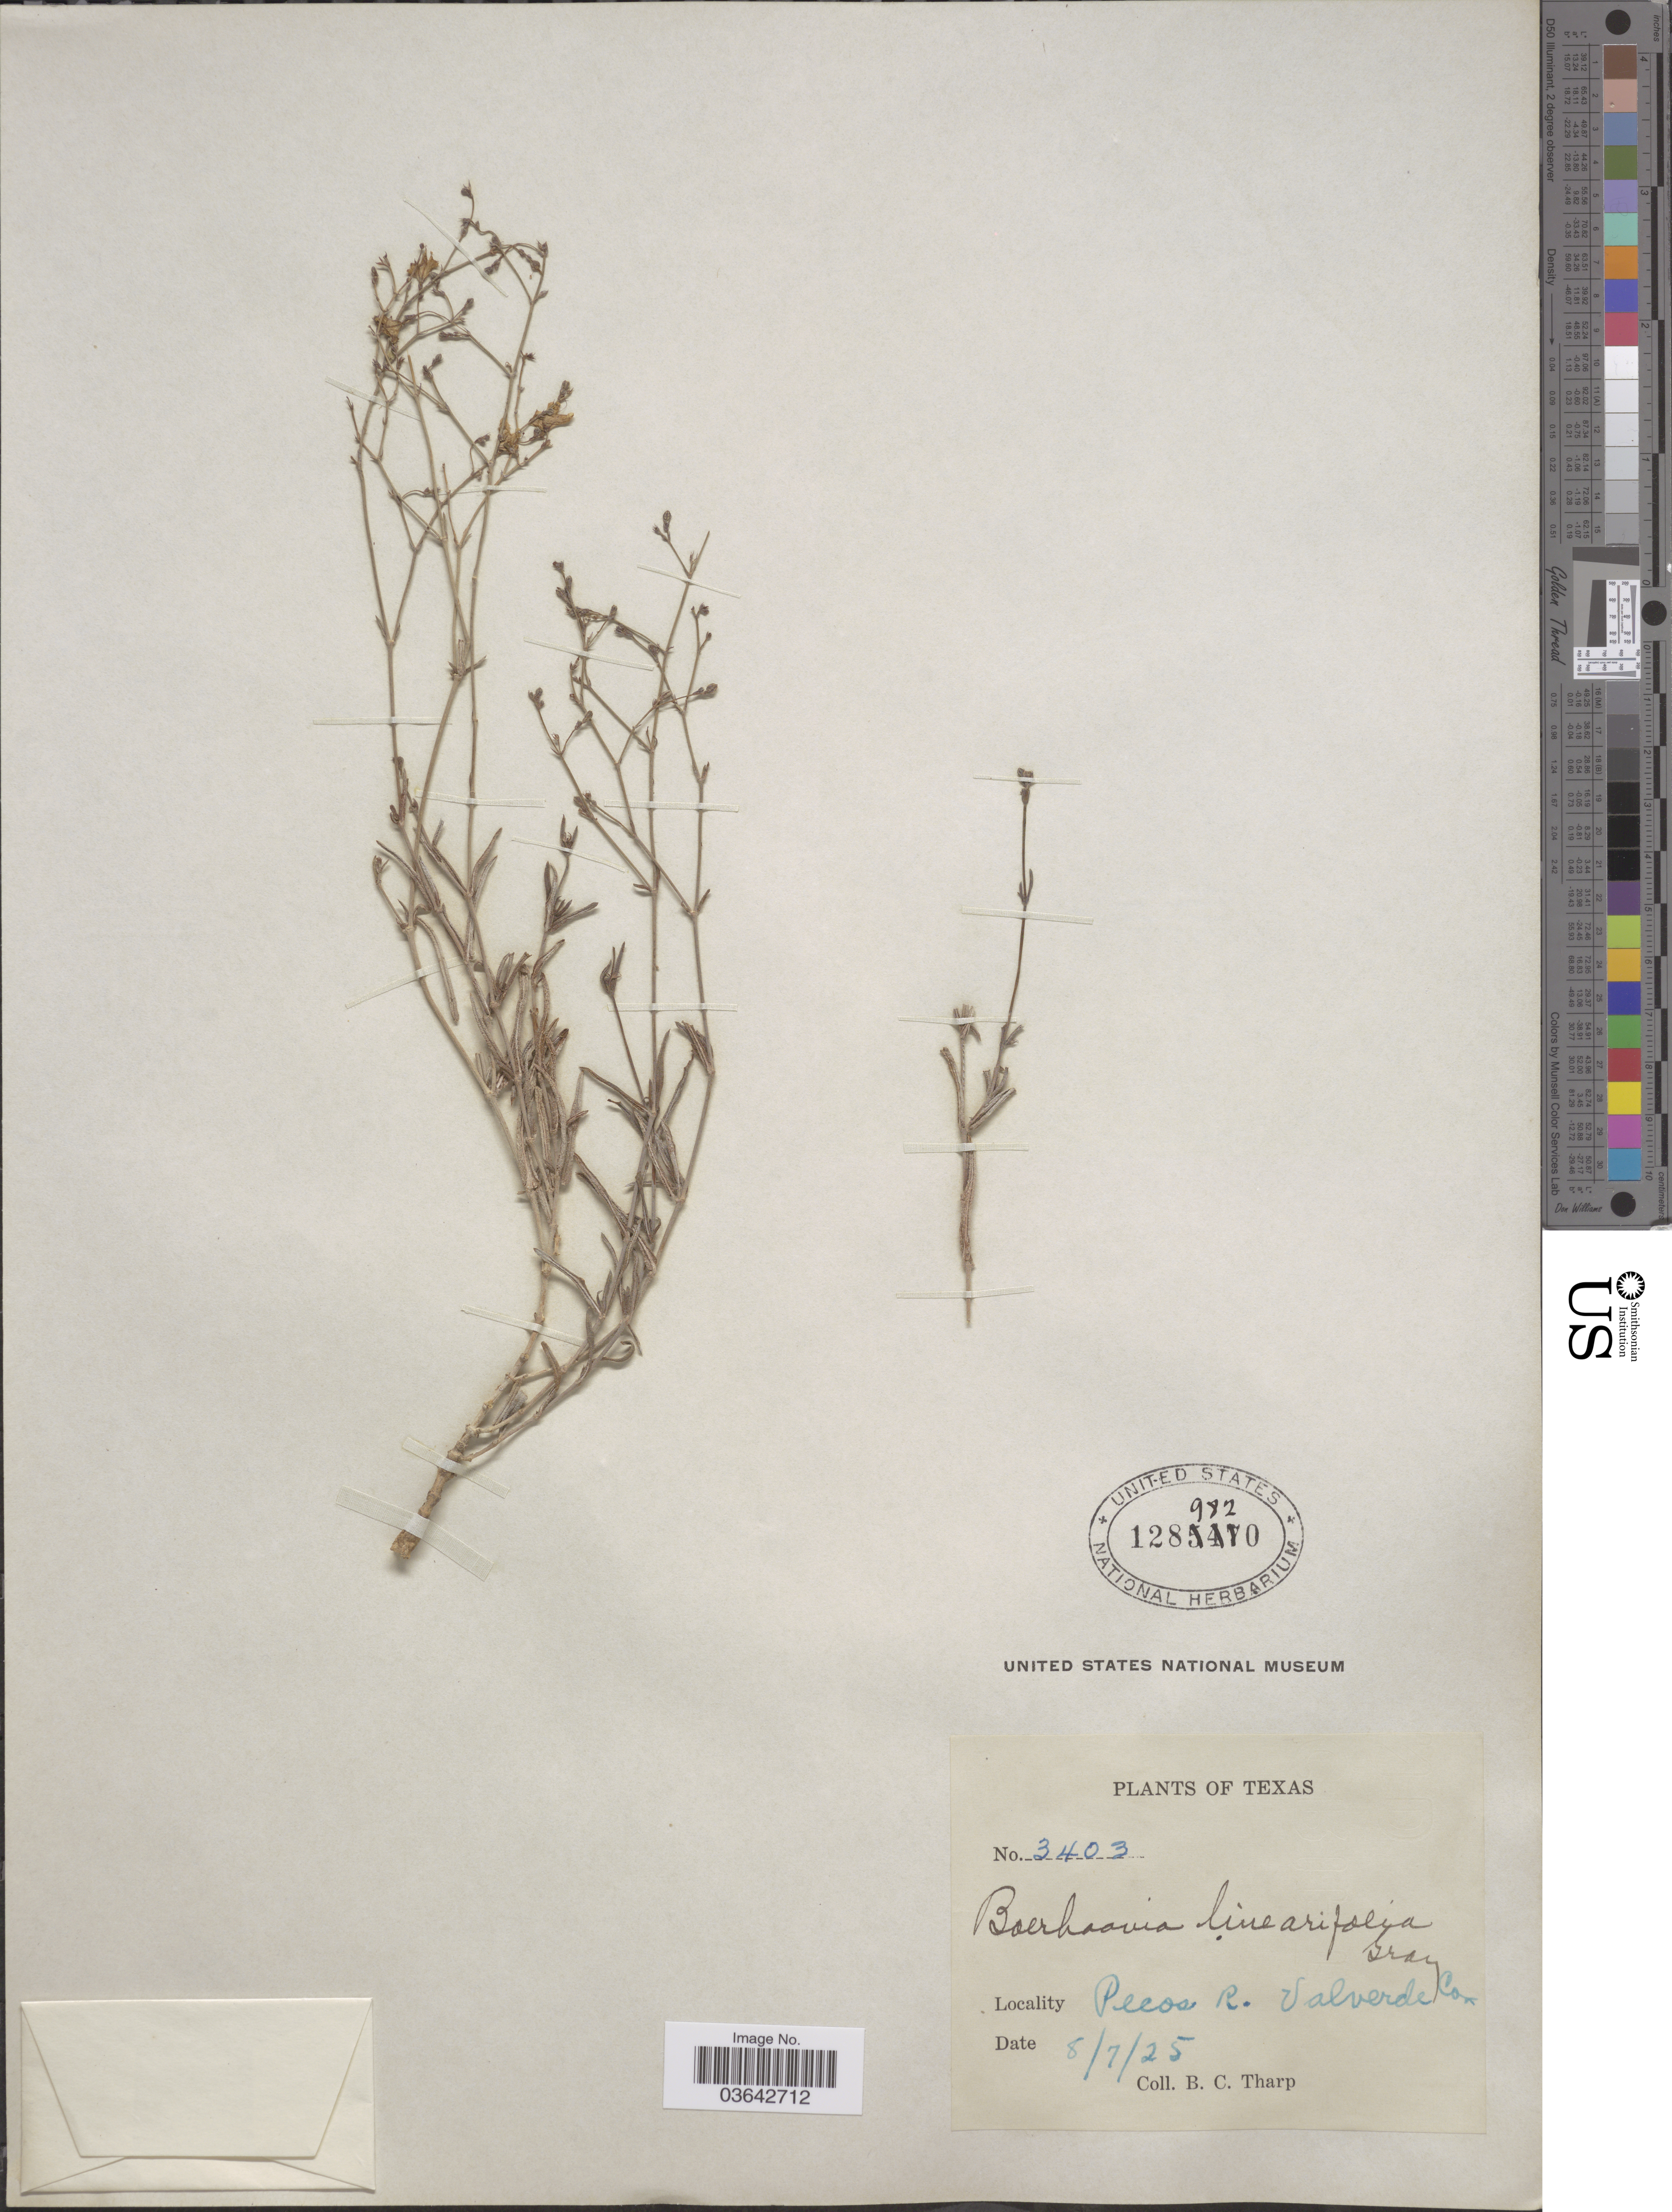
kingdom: Plantae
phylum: Tracheophyta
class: Magnoliopsida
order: Caryophyllales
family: Nyctaginaceae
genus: Boerhavia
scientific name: Boerhavia linearifolia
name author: A. Gray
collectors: B. C. Tharp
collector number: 3403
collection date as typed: Transcribed d/m/y: 7/8/25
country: United States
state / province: Texas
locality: Pecos R. Valverde Co.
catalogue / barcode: US 1289820